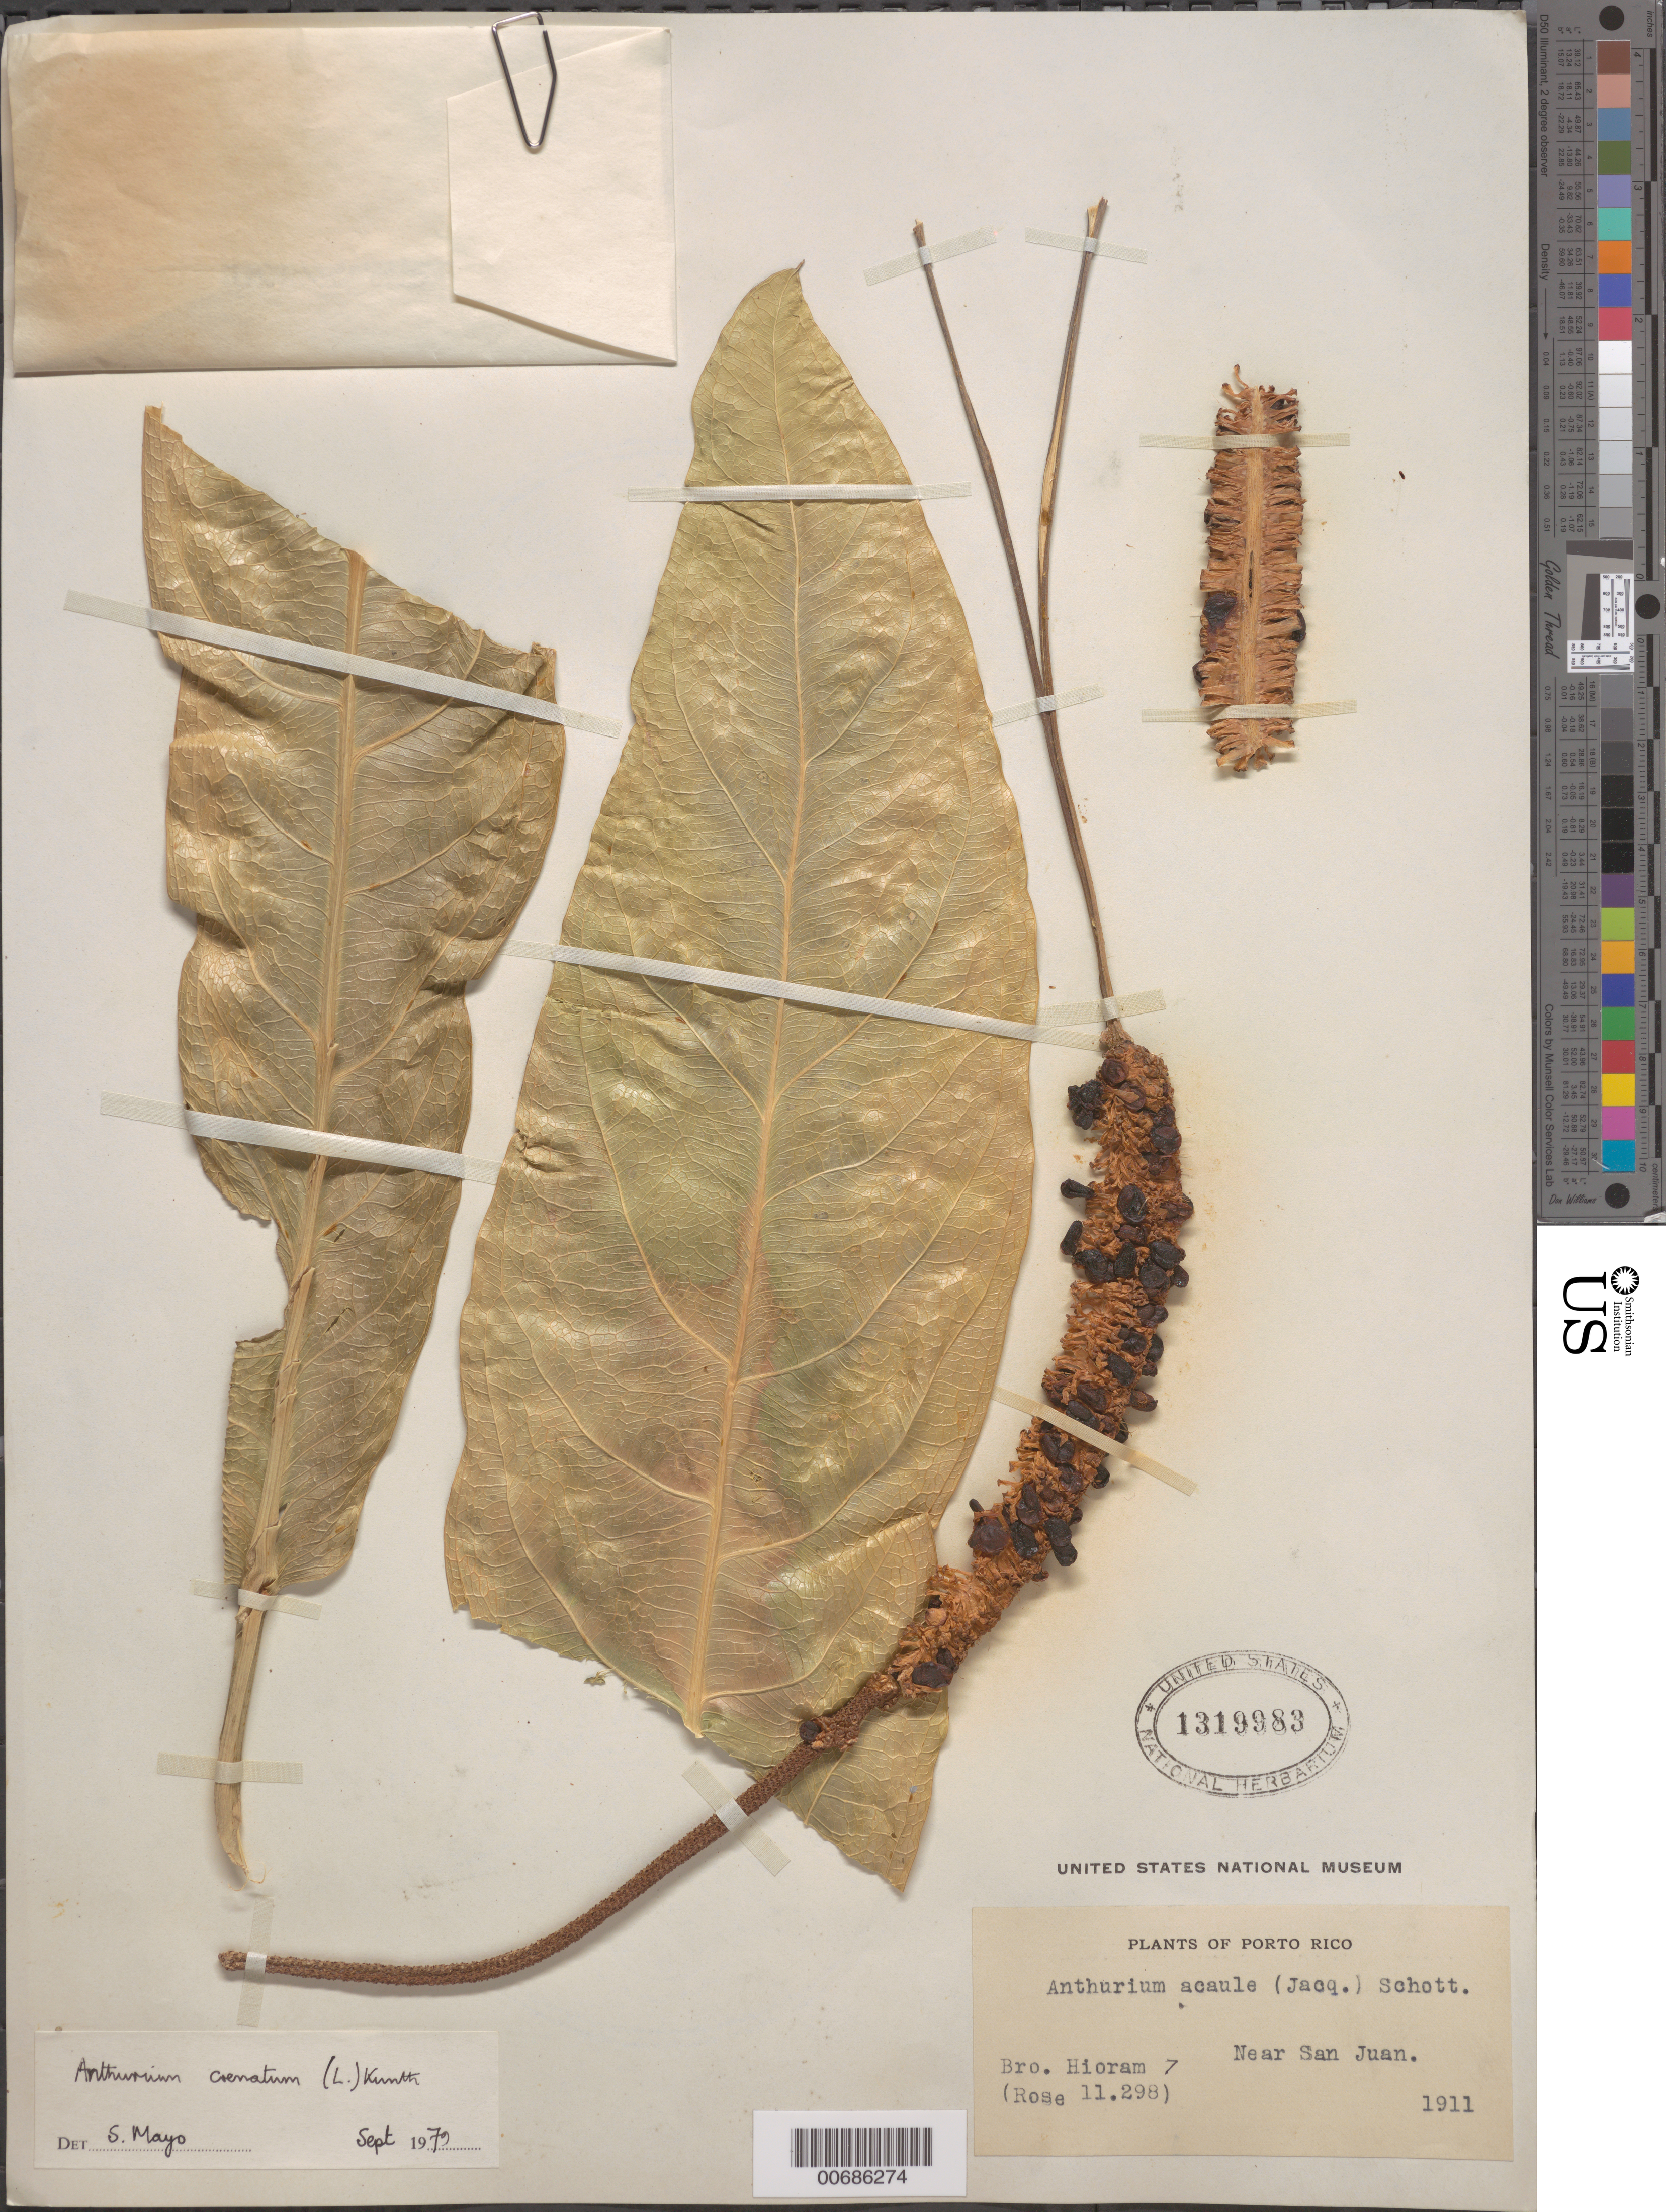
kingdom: Plantae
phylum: Tracheophyta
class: Liliopsida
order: Alismatales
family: Araceae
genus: Anthurium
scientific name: Anthurium crenatum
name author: (L.) Kunth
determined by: Mayo, S.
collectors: Bro. Hioram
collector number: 7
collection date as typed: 1911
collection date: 1911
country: Puerto Rico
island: Greater Antilles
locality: San Juan, vic of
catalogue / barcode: US 1319983